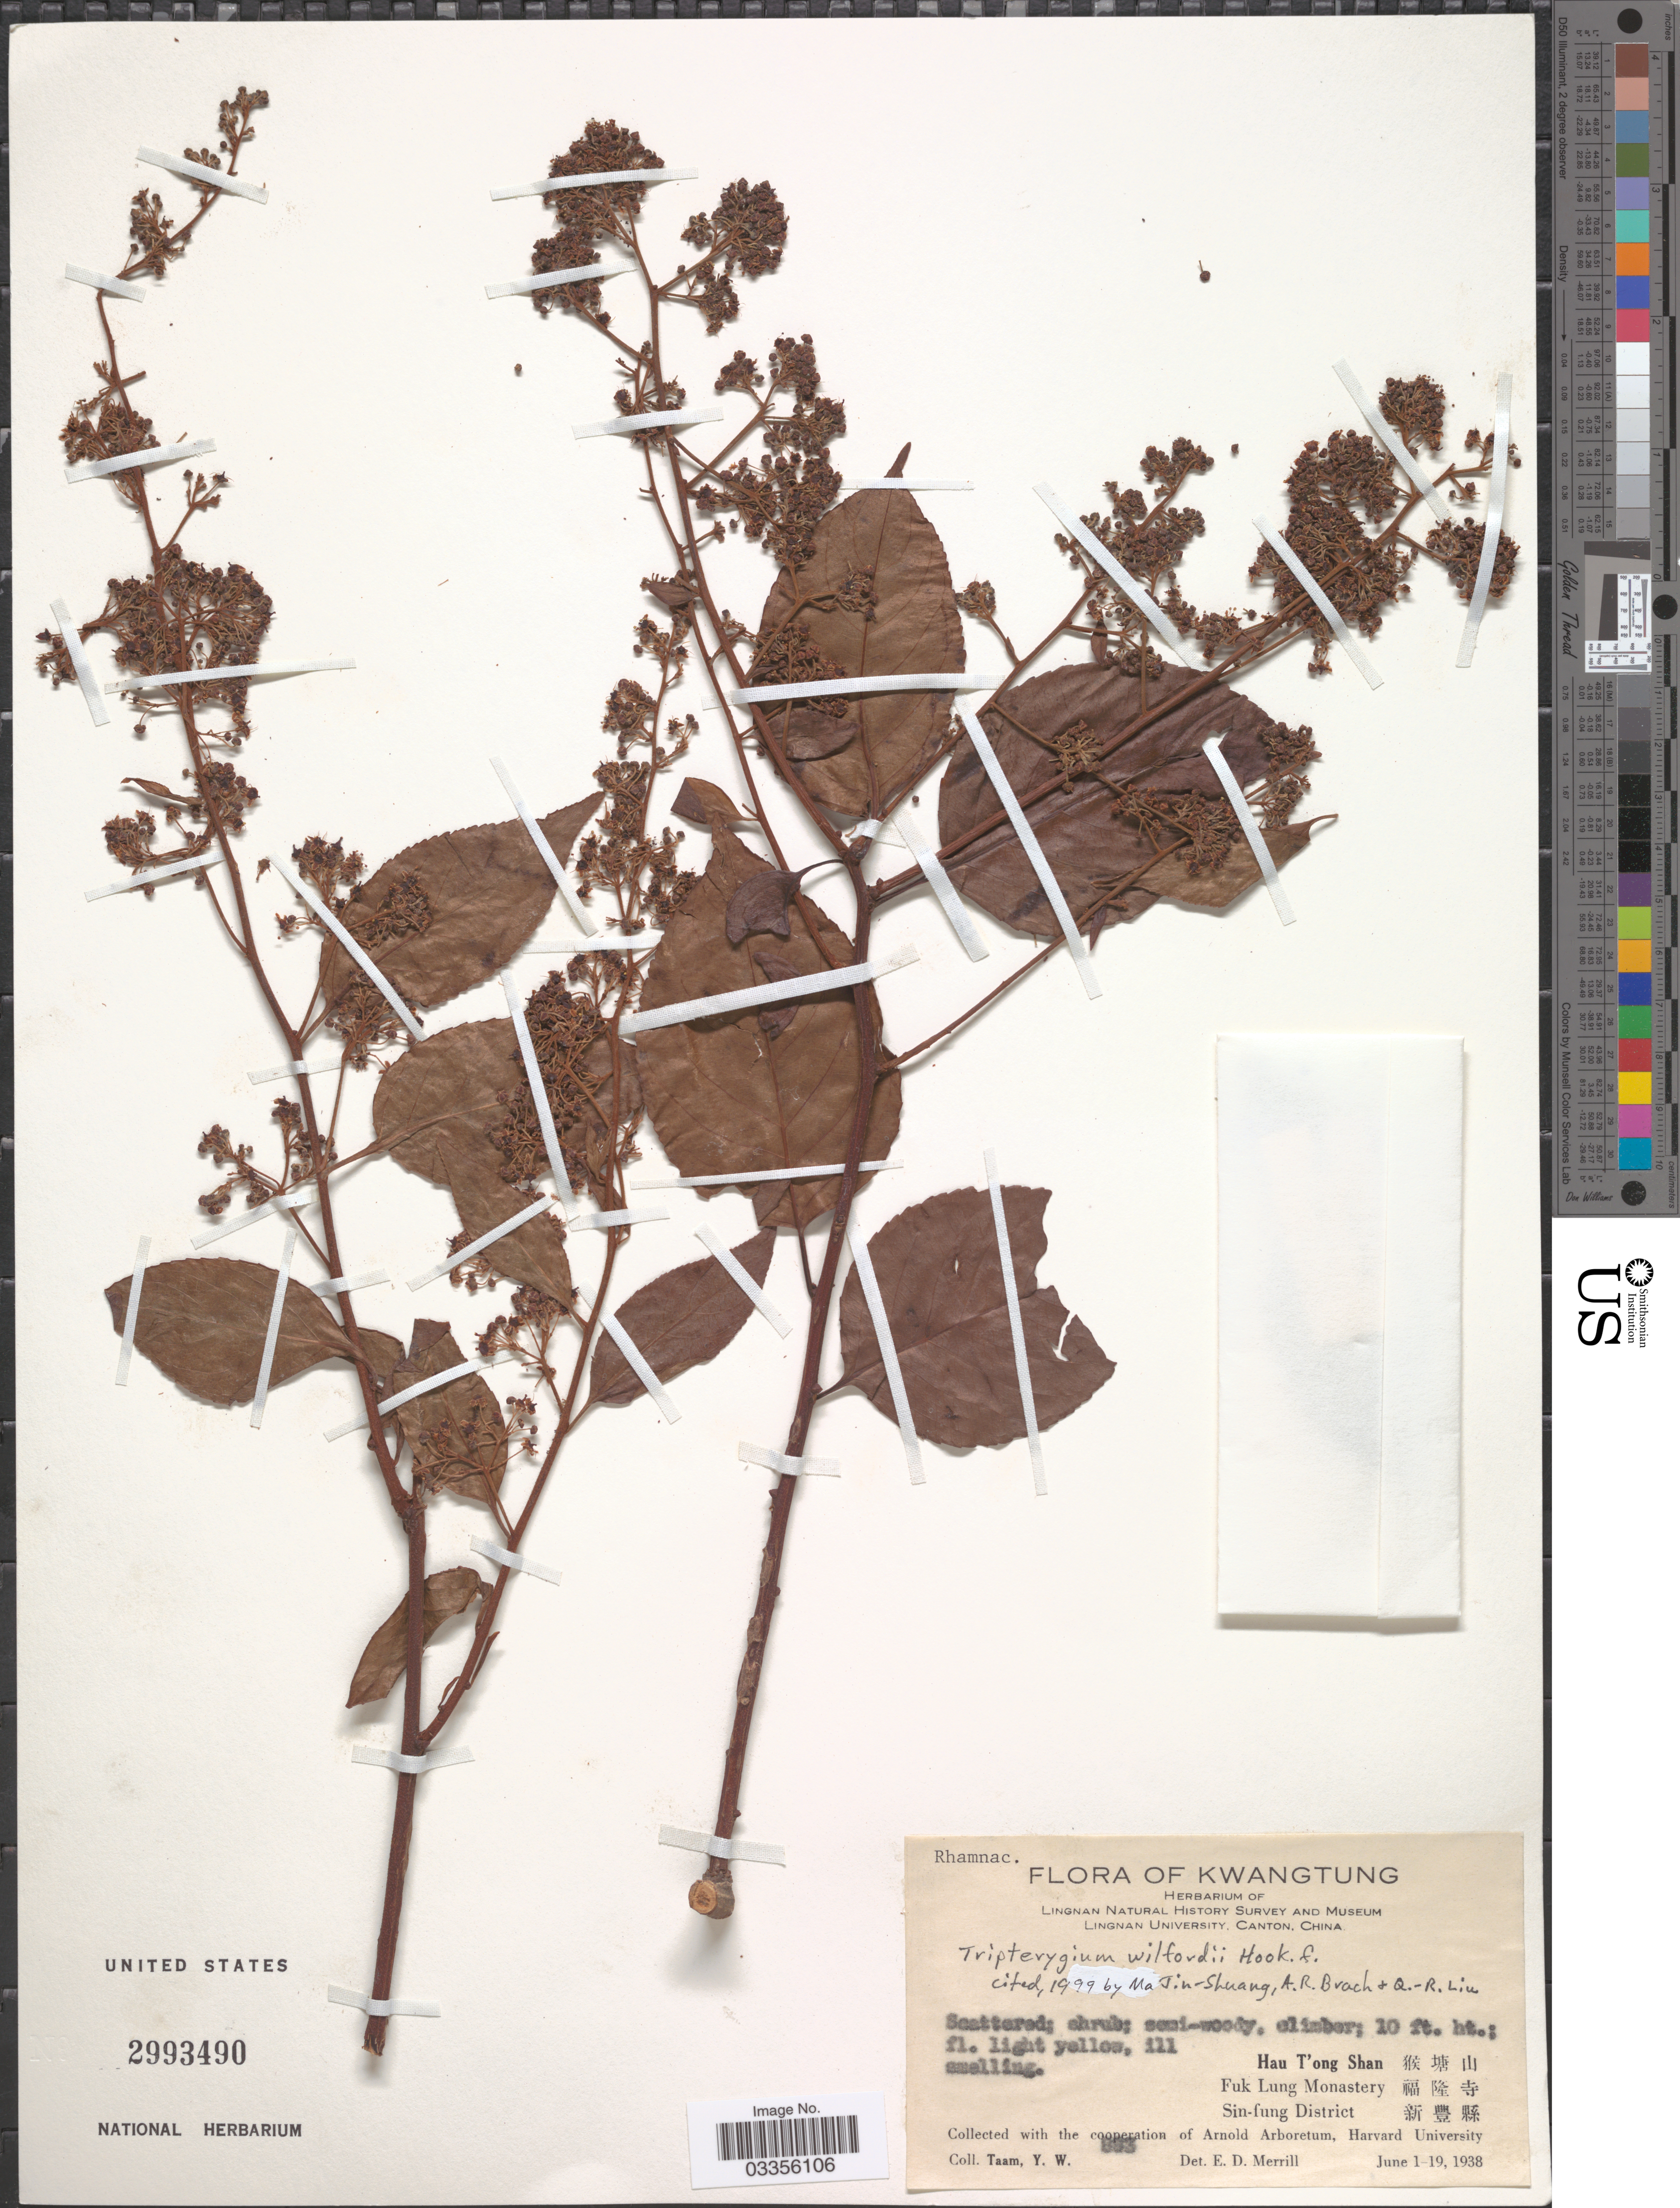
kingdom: Plantae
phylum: Tracheophyta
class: Magnoliopsida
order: Celastrales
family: Celastraceae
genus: Tripterygium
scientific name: Tripterygium wilfordii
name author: Hook. f.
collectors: Y. W. Taam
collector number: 893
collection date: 1938-06-01/1938-06-19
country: China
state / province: Guangdong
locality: Kwangtung. Hau T'ong Shan X. Fuk Lung Monastery X. Sin-fung District X.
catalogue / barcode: US 2993490